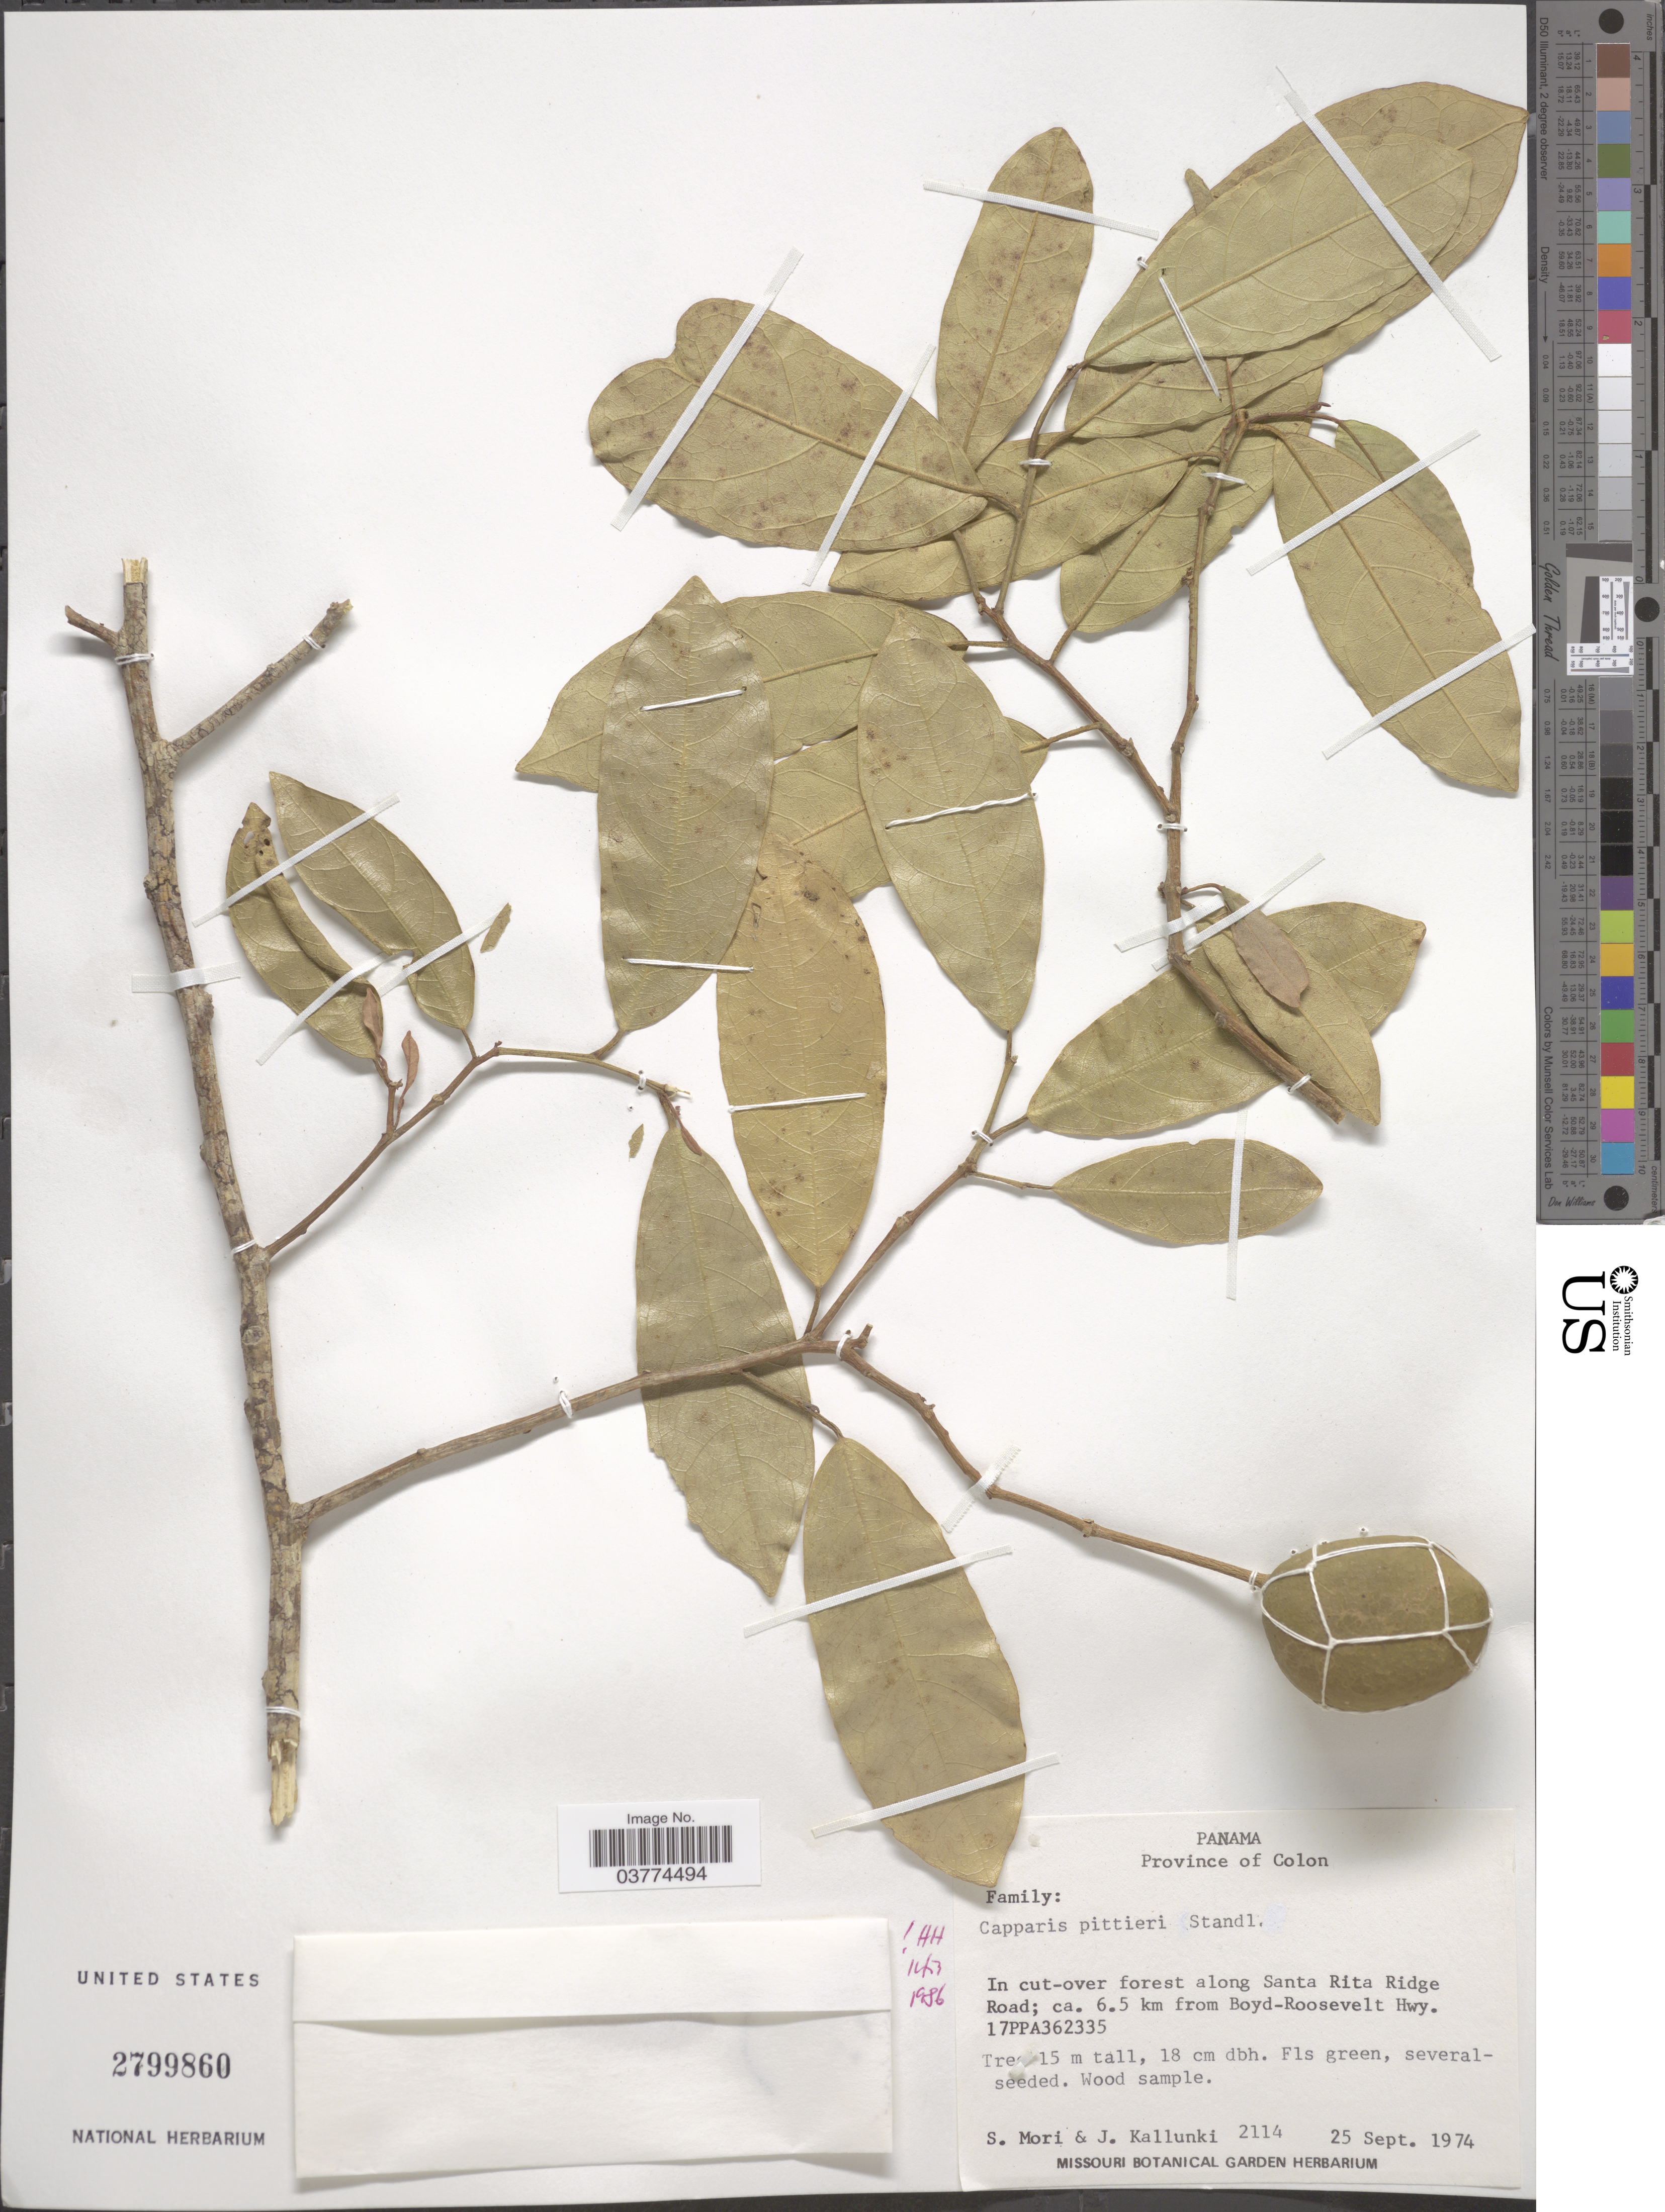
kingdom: Plantae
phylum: Tracheophyta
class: Magnoliopsida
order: Brassicales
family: Capparaceae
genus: Preslianthus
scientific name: Preslianthus pittieri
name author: (Standl.) Cornejo & Iltis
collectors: S. Mori & J. Kallunki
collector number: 2114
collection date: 1974-09-25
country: Panama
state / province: Colón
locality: In cut-over forest along Santa Rita Ridge Road; ca. 6.5 km from Boyd-Roosevelt Hwy. 17PPA362335.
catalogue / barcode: US 2799860